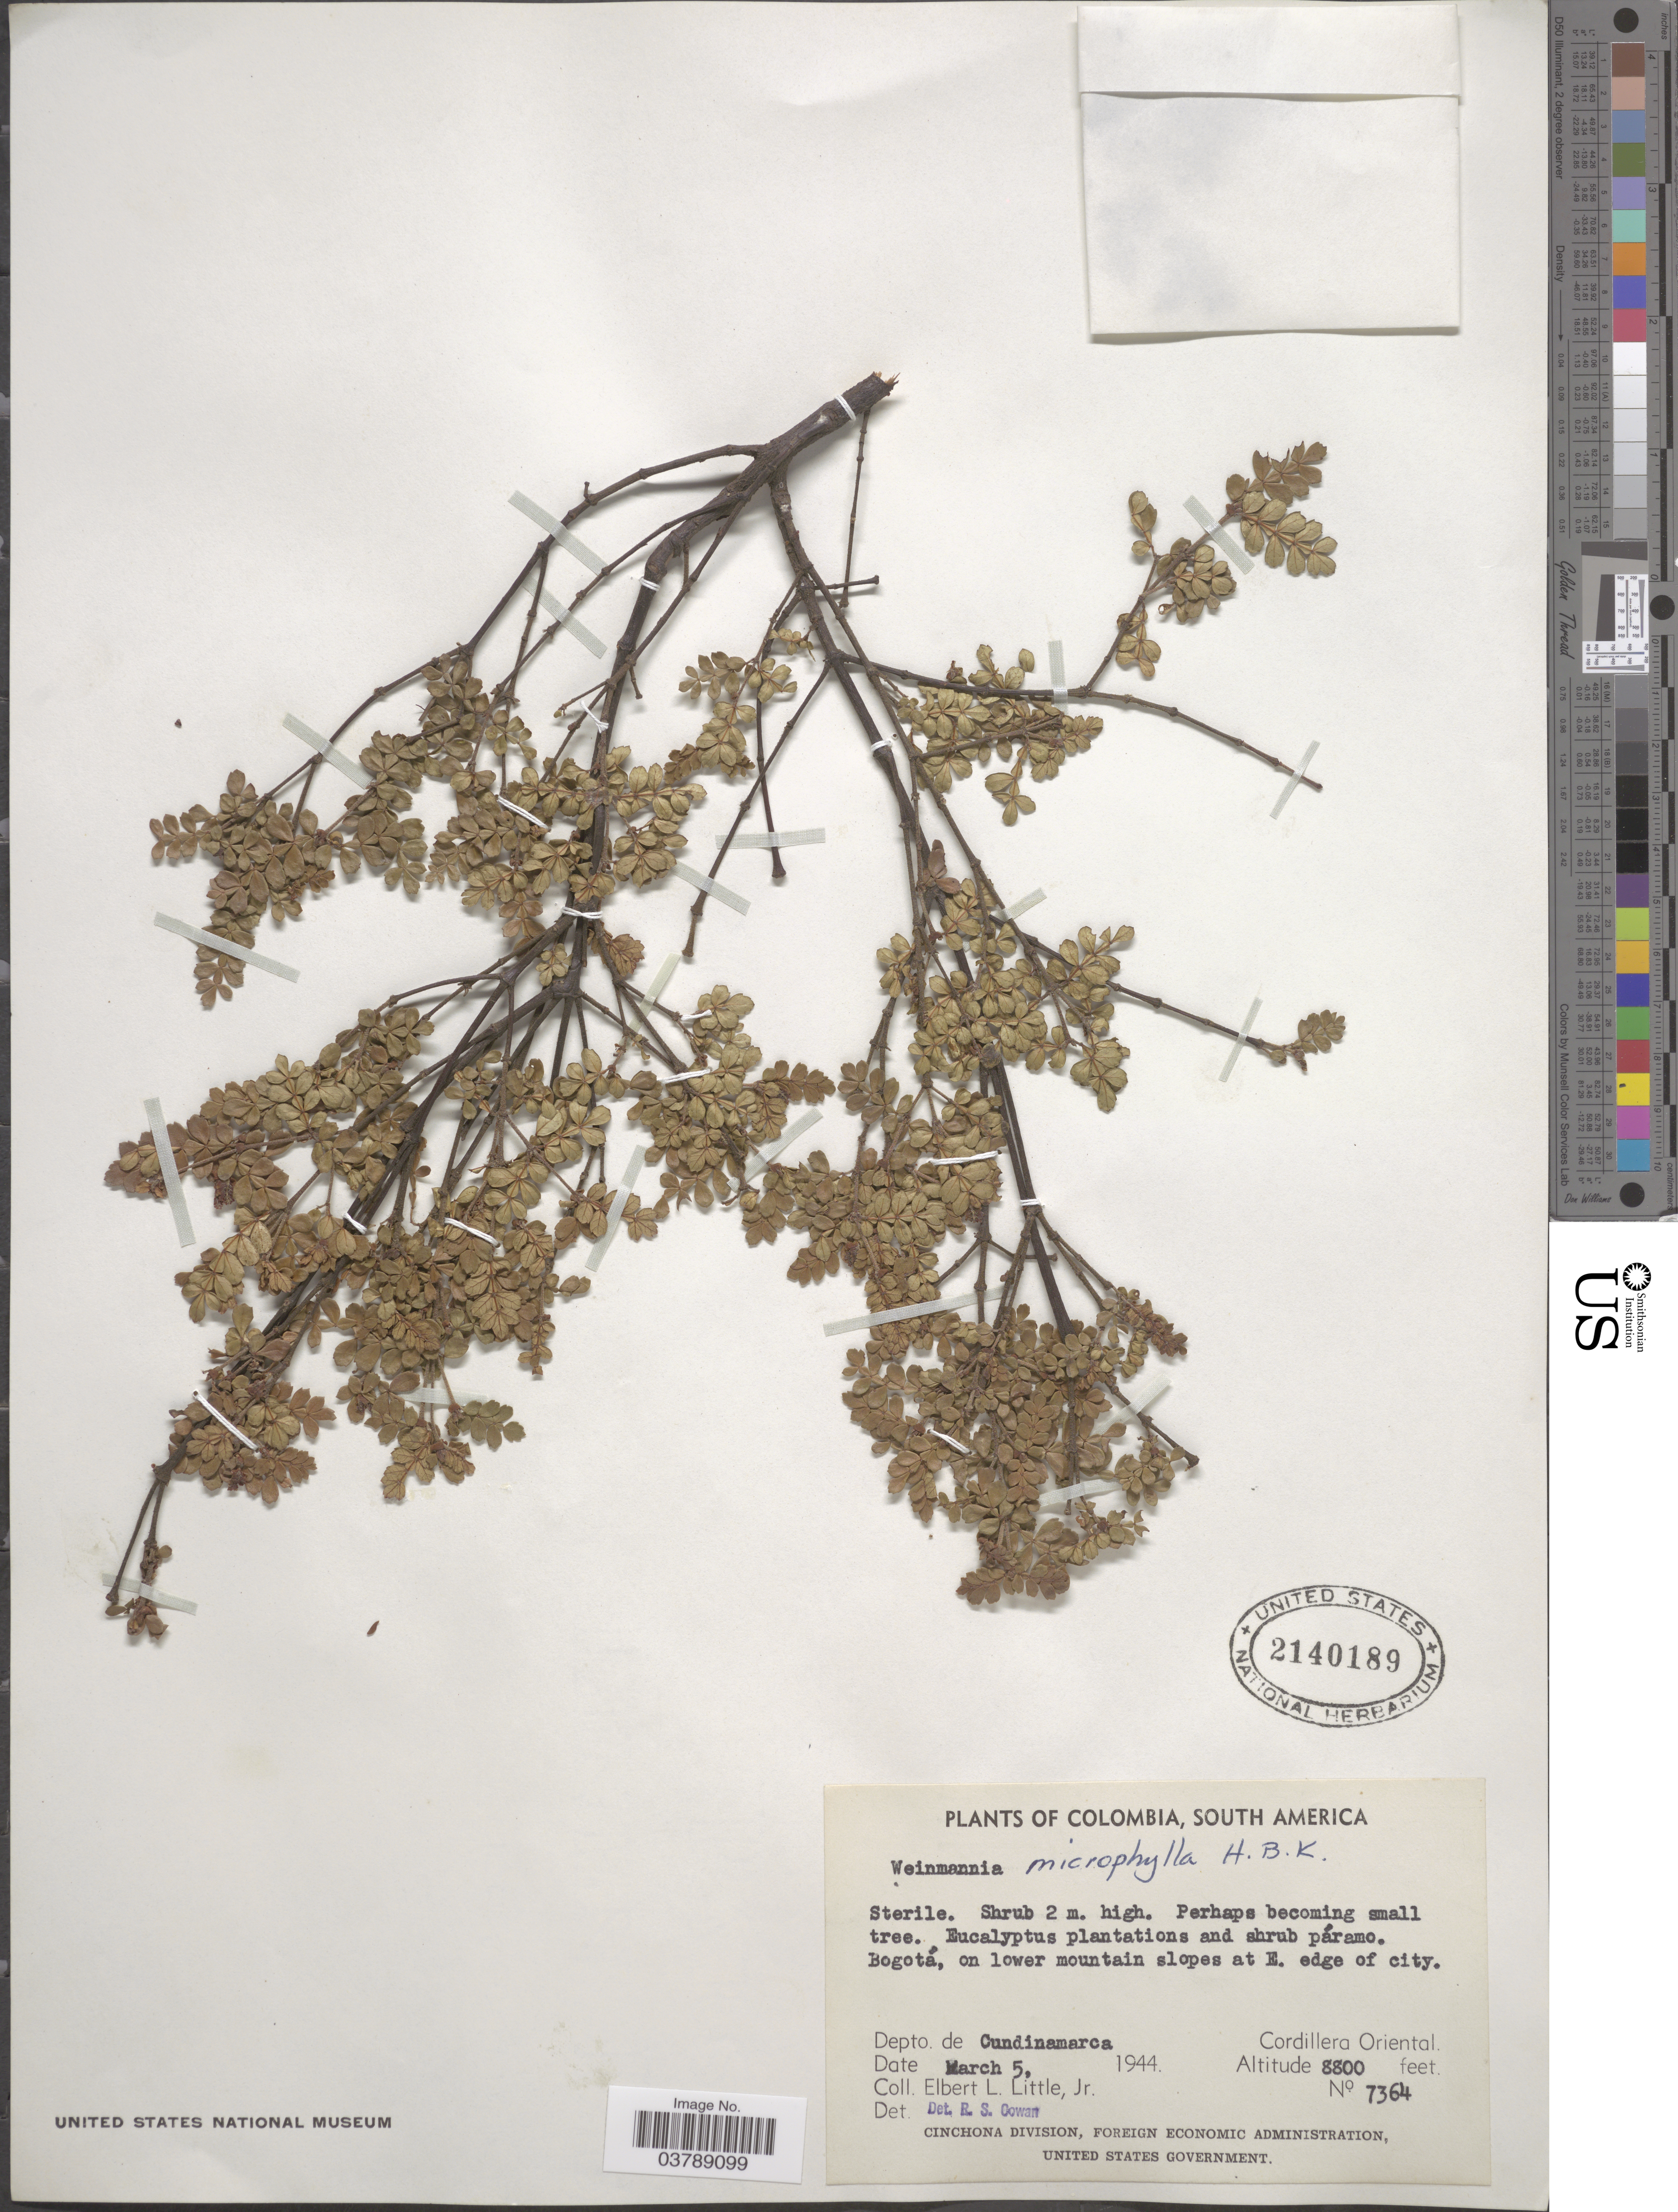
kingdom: Plantae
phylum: Tracheophyta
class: Magnoliopsida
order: Oxalidales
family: Cunoniaceae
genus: Weinmannia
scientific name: Weinmannia fagaroides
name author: Kunth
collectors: E. L. Little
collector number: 7364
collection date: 1944-03-05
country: Colombia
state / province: Cundinamarca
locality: Bogotá, on lower mountain slopes at E. edge of city. Depto. de Cundinamarca, Cordillera Oriental.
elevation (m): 2682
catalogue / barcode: US 2140189